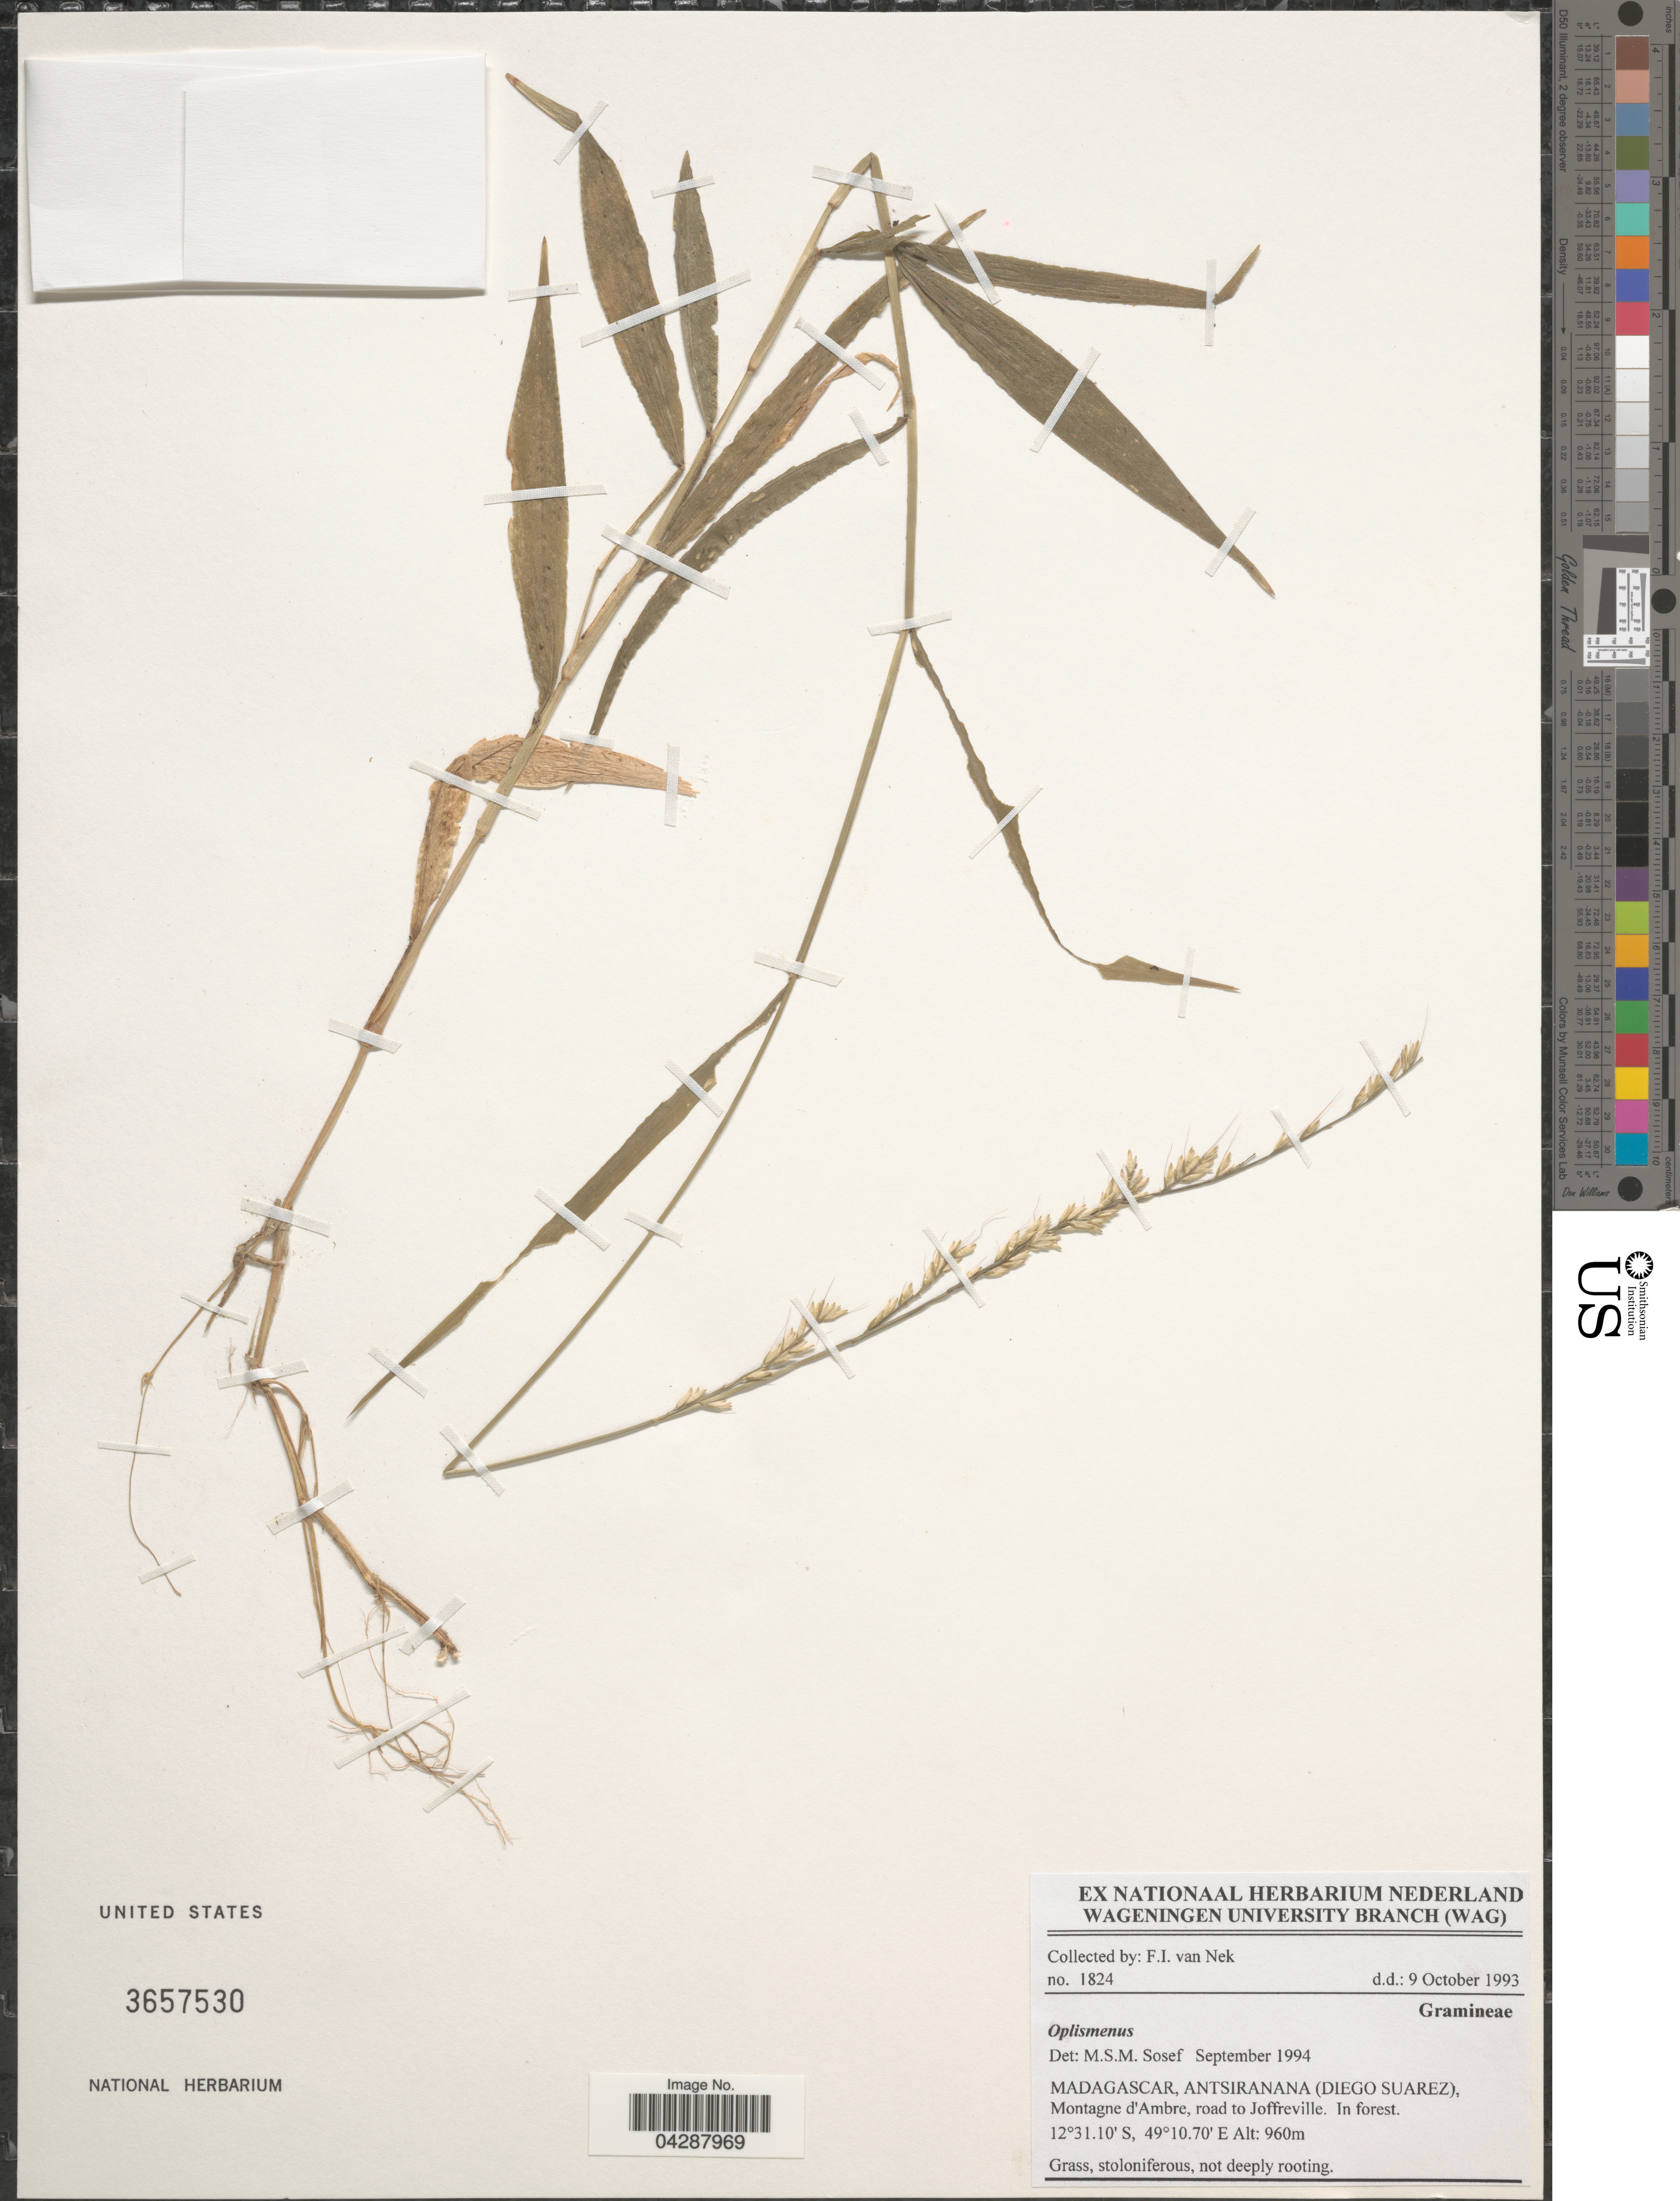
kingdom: Plantae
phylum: Tracheophyta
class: Liliopsida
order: Poales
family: Poaceae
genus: Oplismenus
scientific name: Oplismenus sp.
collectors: F. van Nek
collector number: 1824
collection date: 1993-10-09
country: Madagascar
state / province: Diana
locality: Antsiranana (Diego Suarez), Montagne d'Ambre, road to Joffreville.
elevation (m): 960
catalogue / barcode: US 3657530